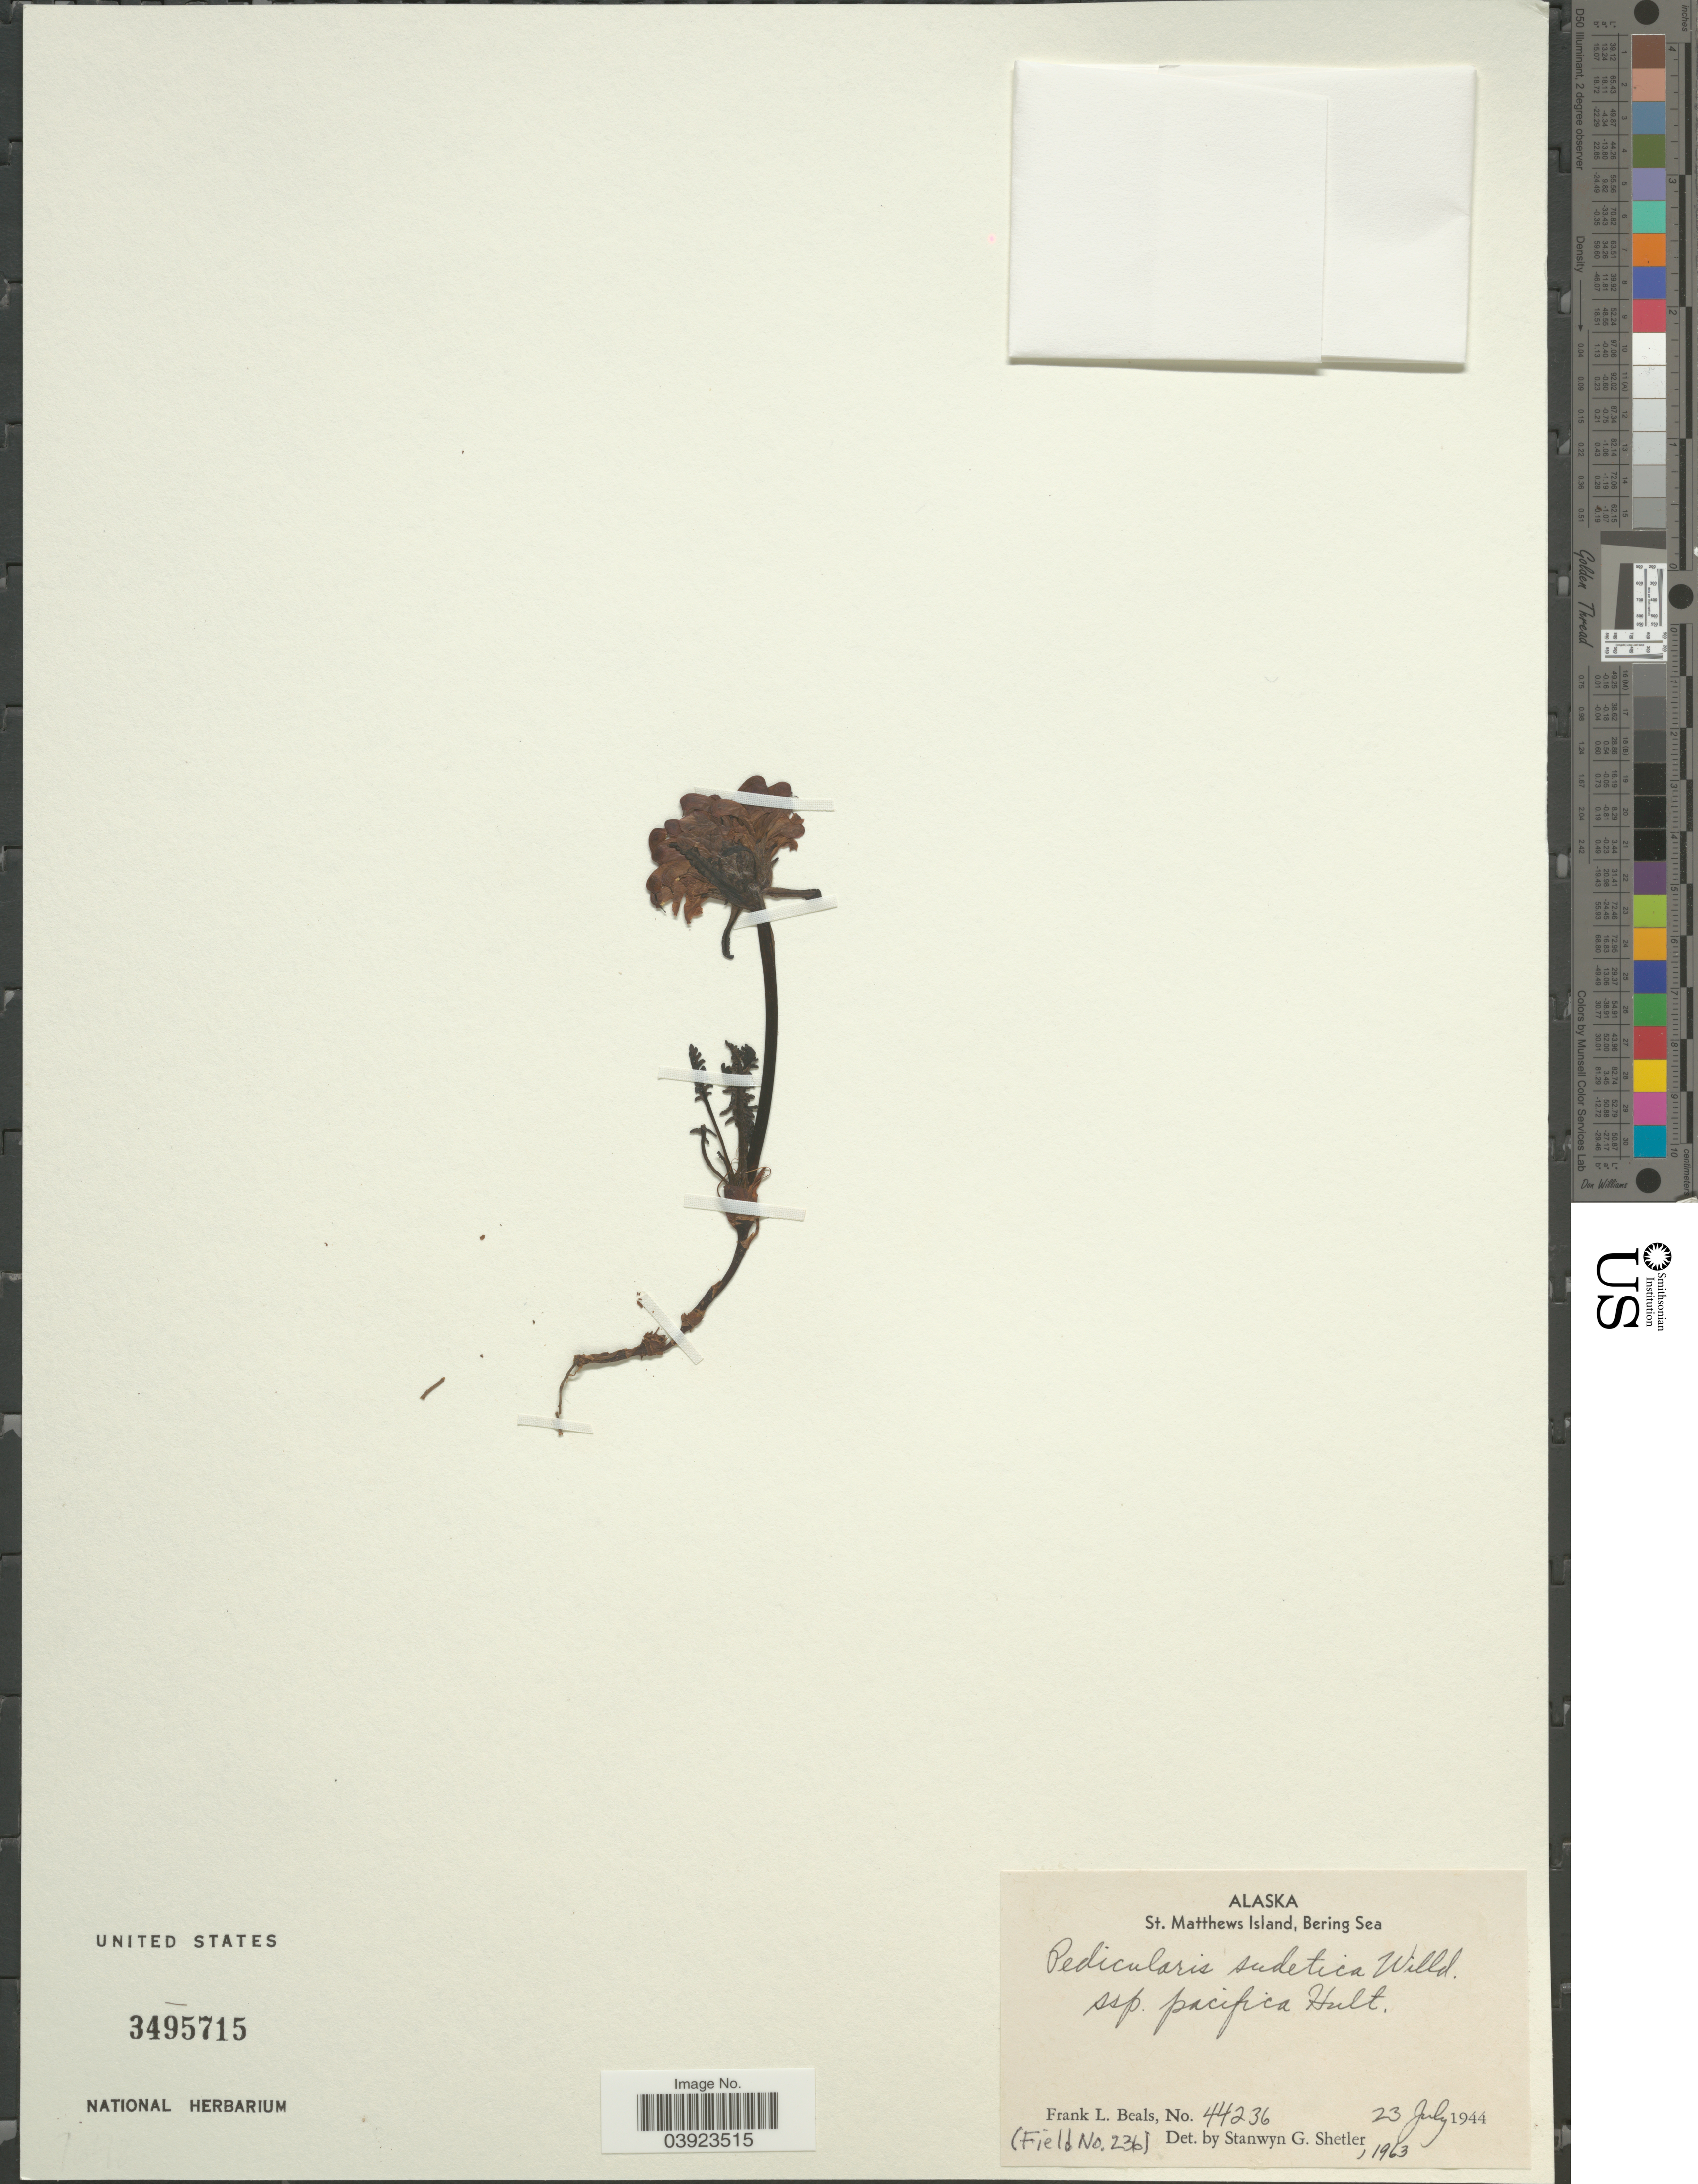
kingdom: Plantae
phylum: Tracheophyta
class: Magnoliopsida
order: Lamiales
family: Orobanchaceae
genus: Pedicularis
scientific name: Pedicularis sudetica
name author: Willd.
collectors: F. Beals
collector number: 44236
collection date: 1944-07-23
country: United States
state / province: Alaska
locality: St. Matthews Island, Bering Sea.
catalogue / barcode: US 3495715